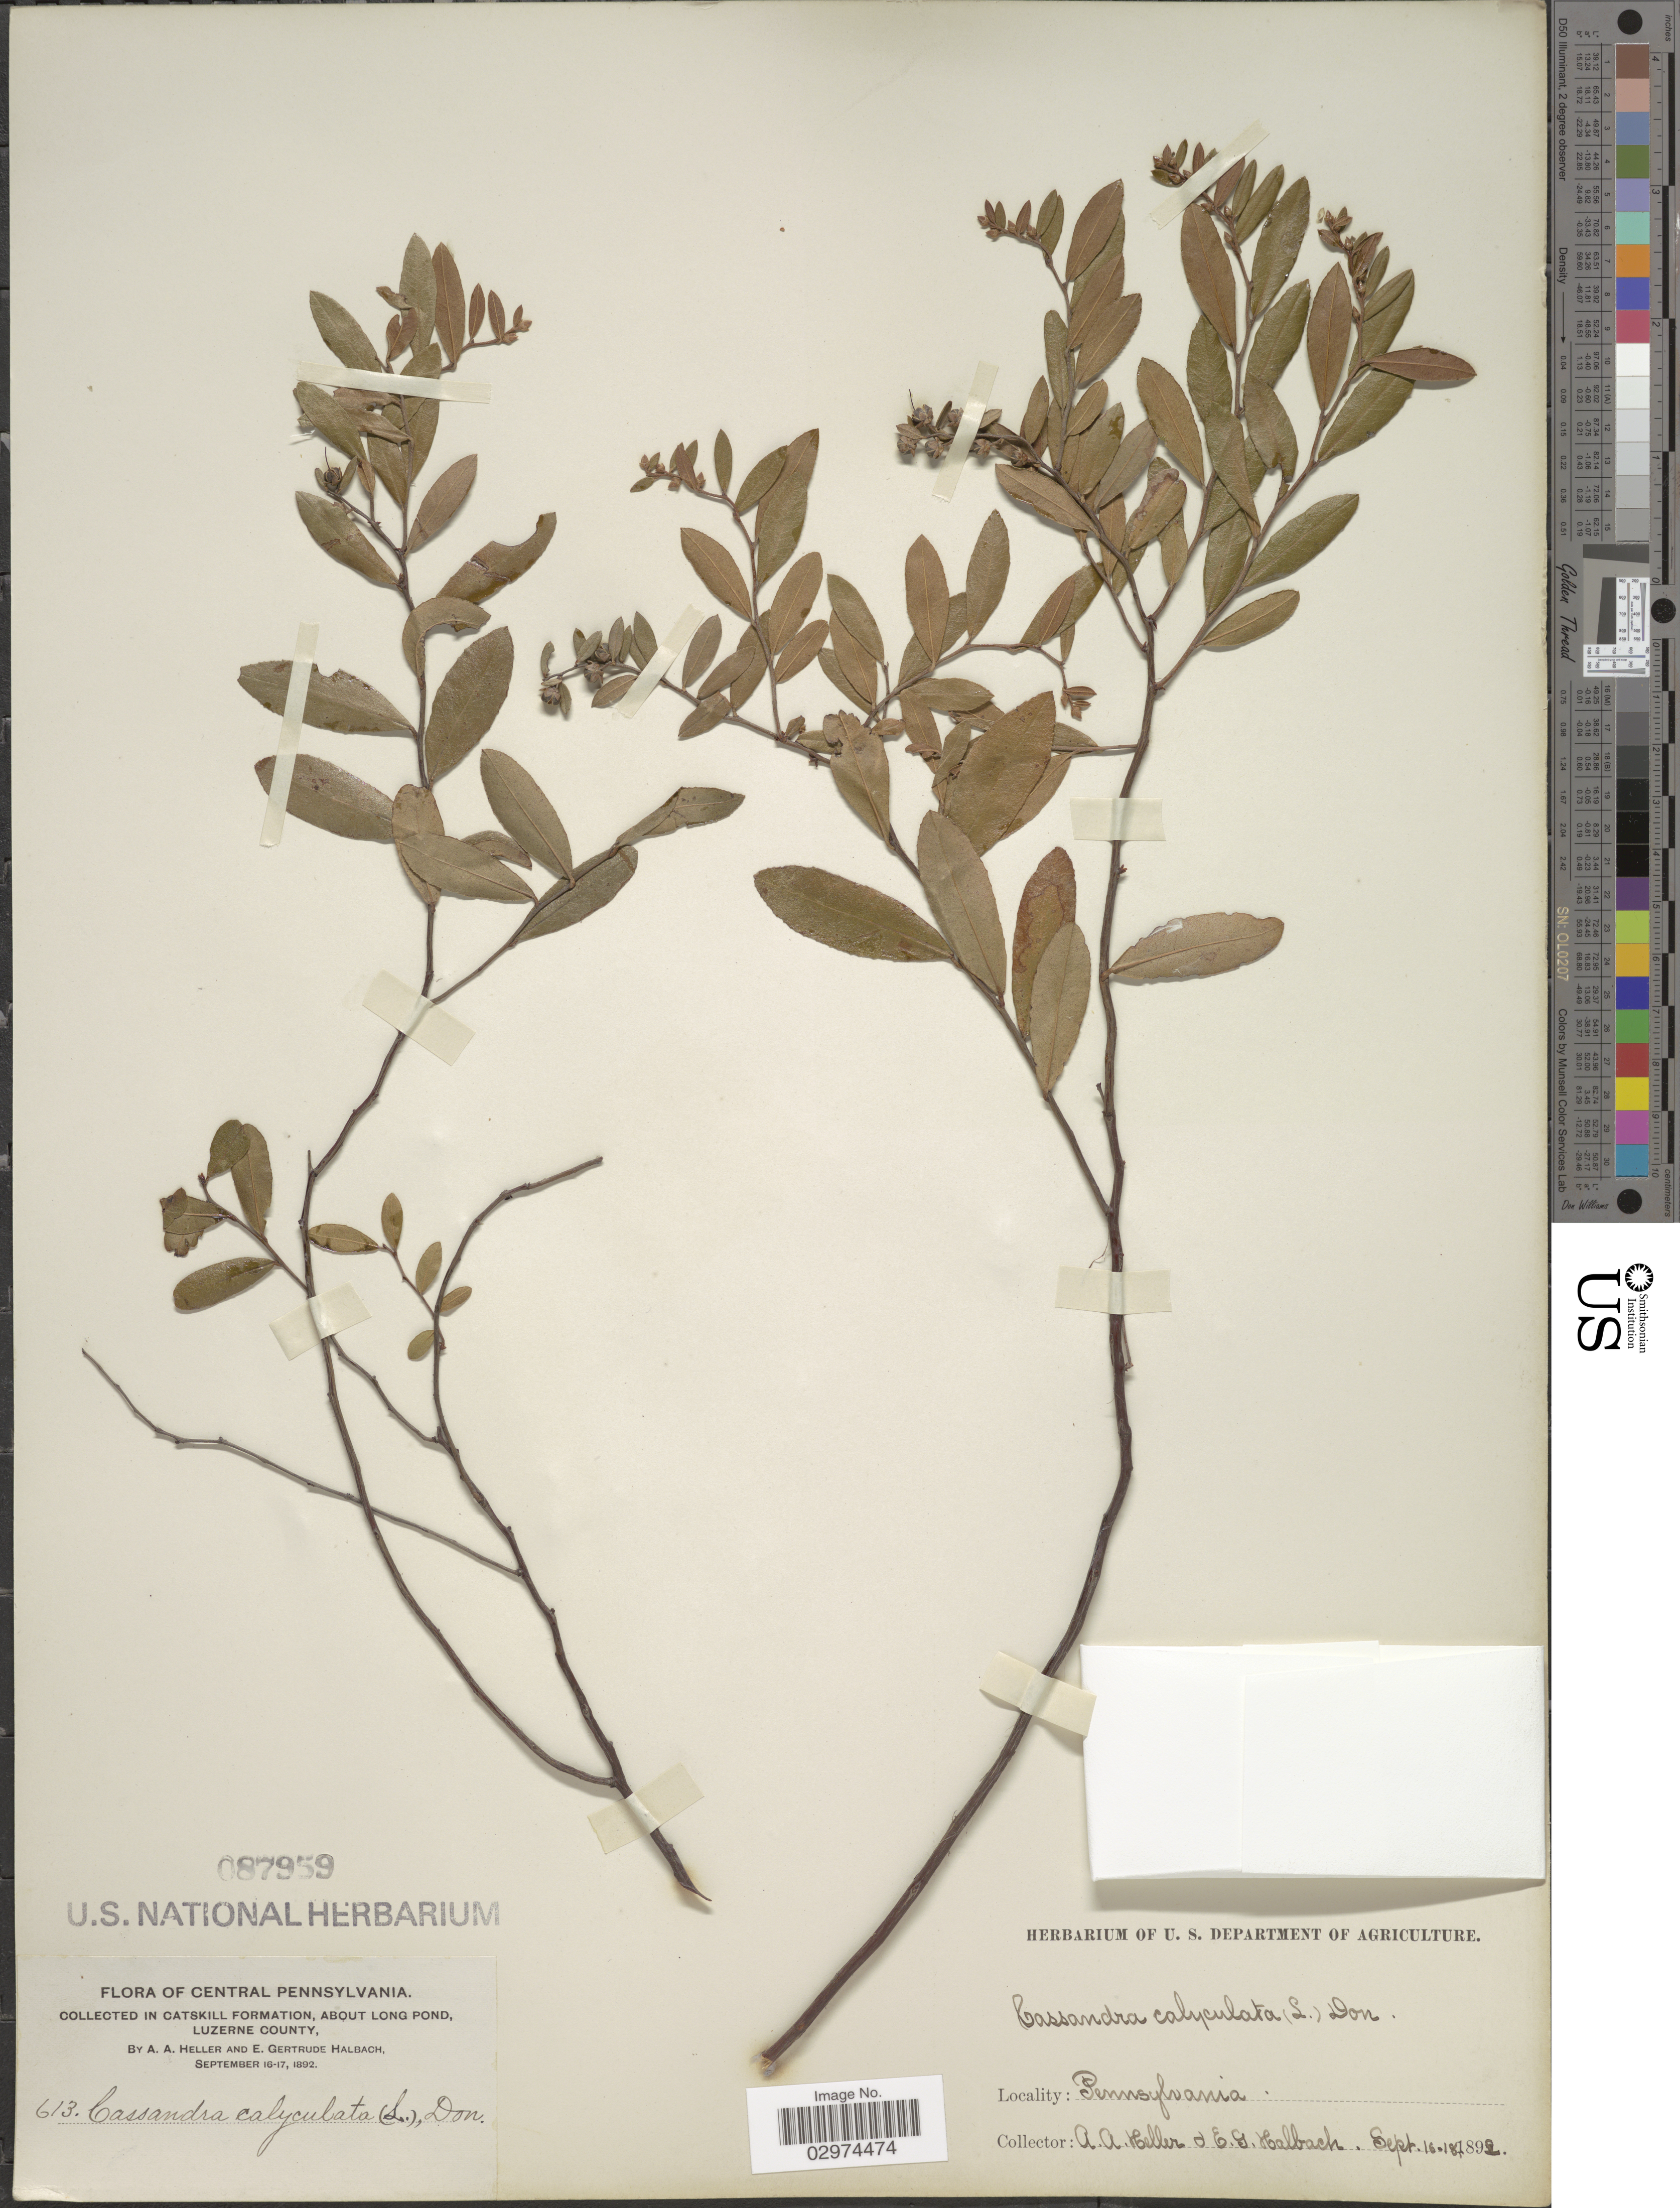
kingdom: Plantae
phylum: Tracheophyta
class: Magnoliopsida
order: Ericales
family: Ericaceae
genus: Chamaedaphne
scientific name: Chamaedaphne calyculata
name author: (L.) Moench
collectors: A. A. Heller & E. G. Halbach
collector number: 613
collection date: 1892-09-16/1892-09-18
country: United States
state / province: Pennsylvania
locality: Central Pennsylvania, in Catskill Formation, about Long Pond, Luzerne County.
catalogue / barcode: US 87959